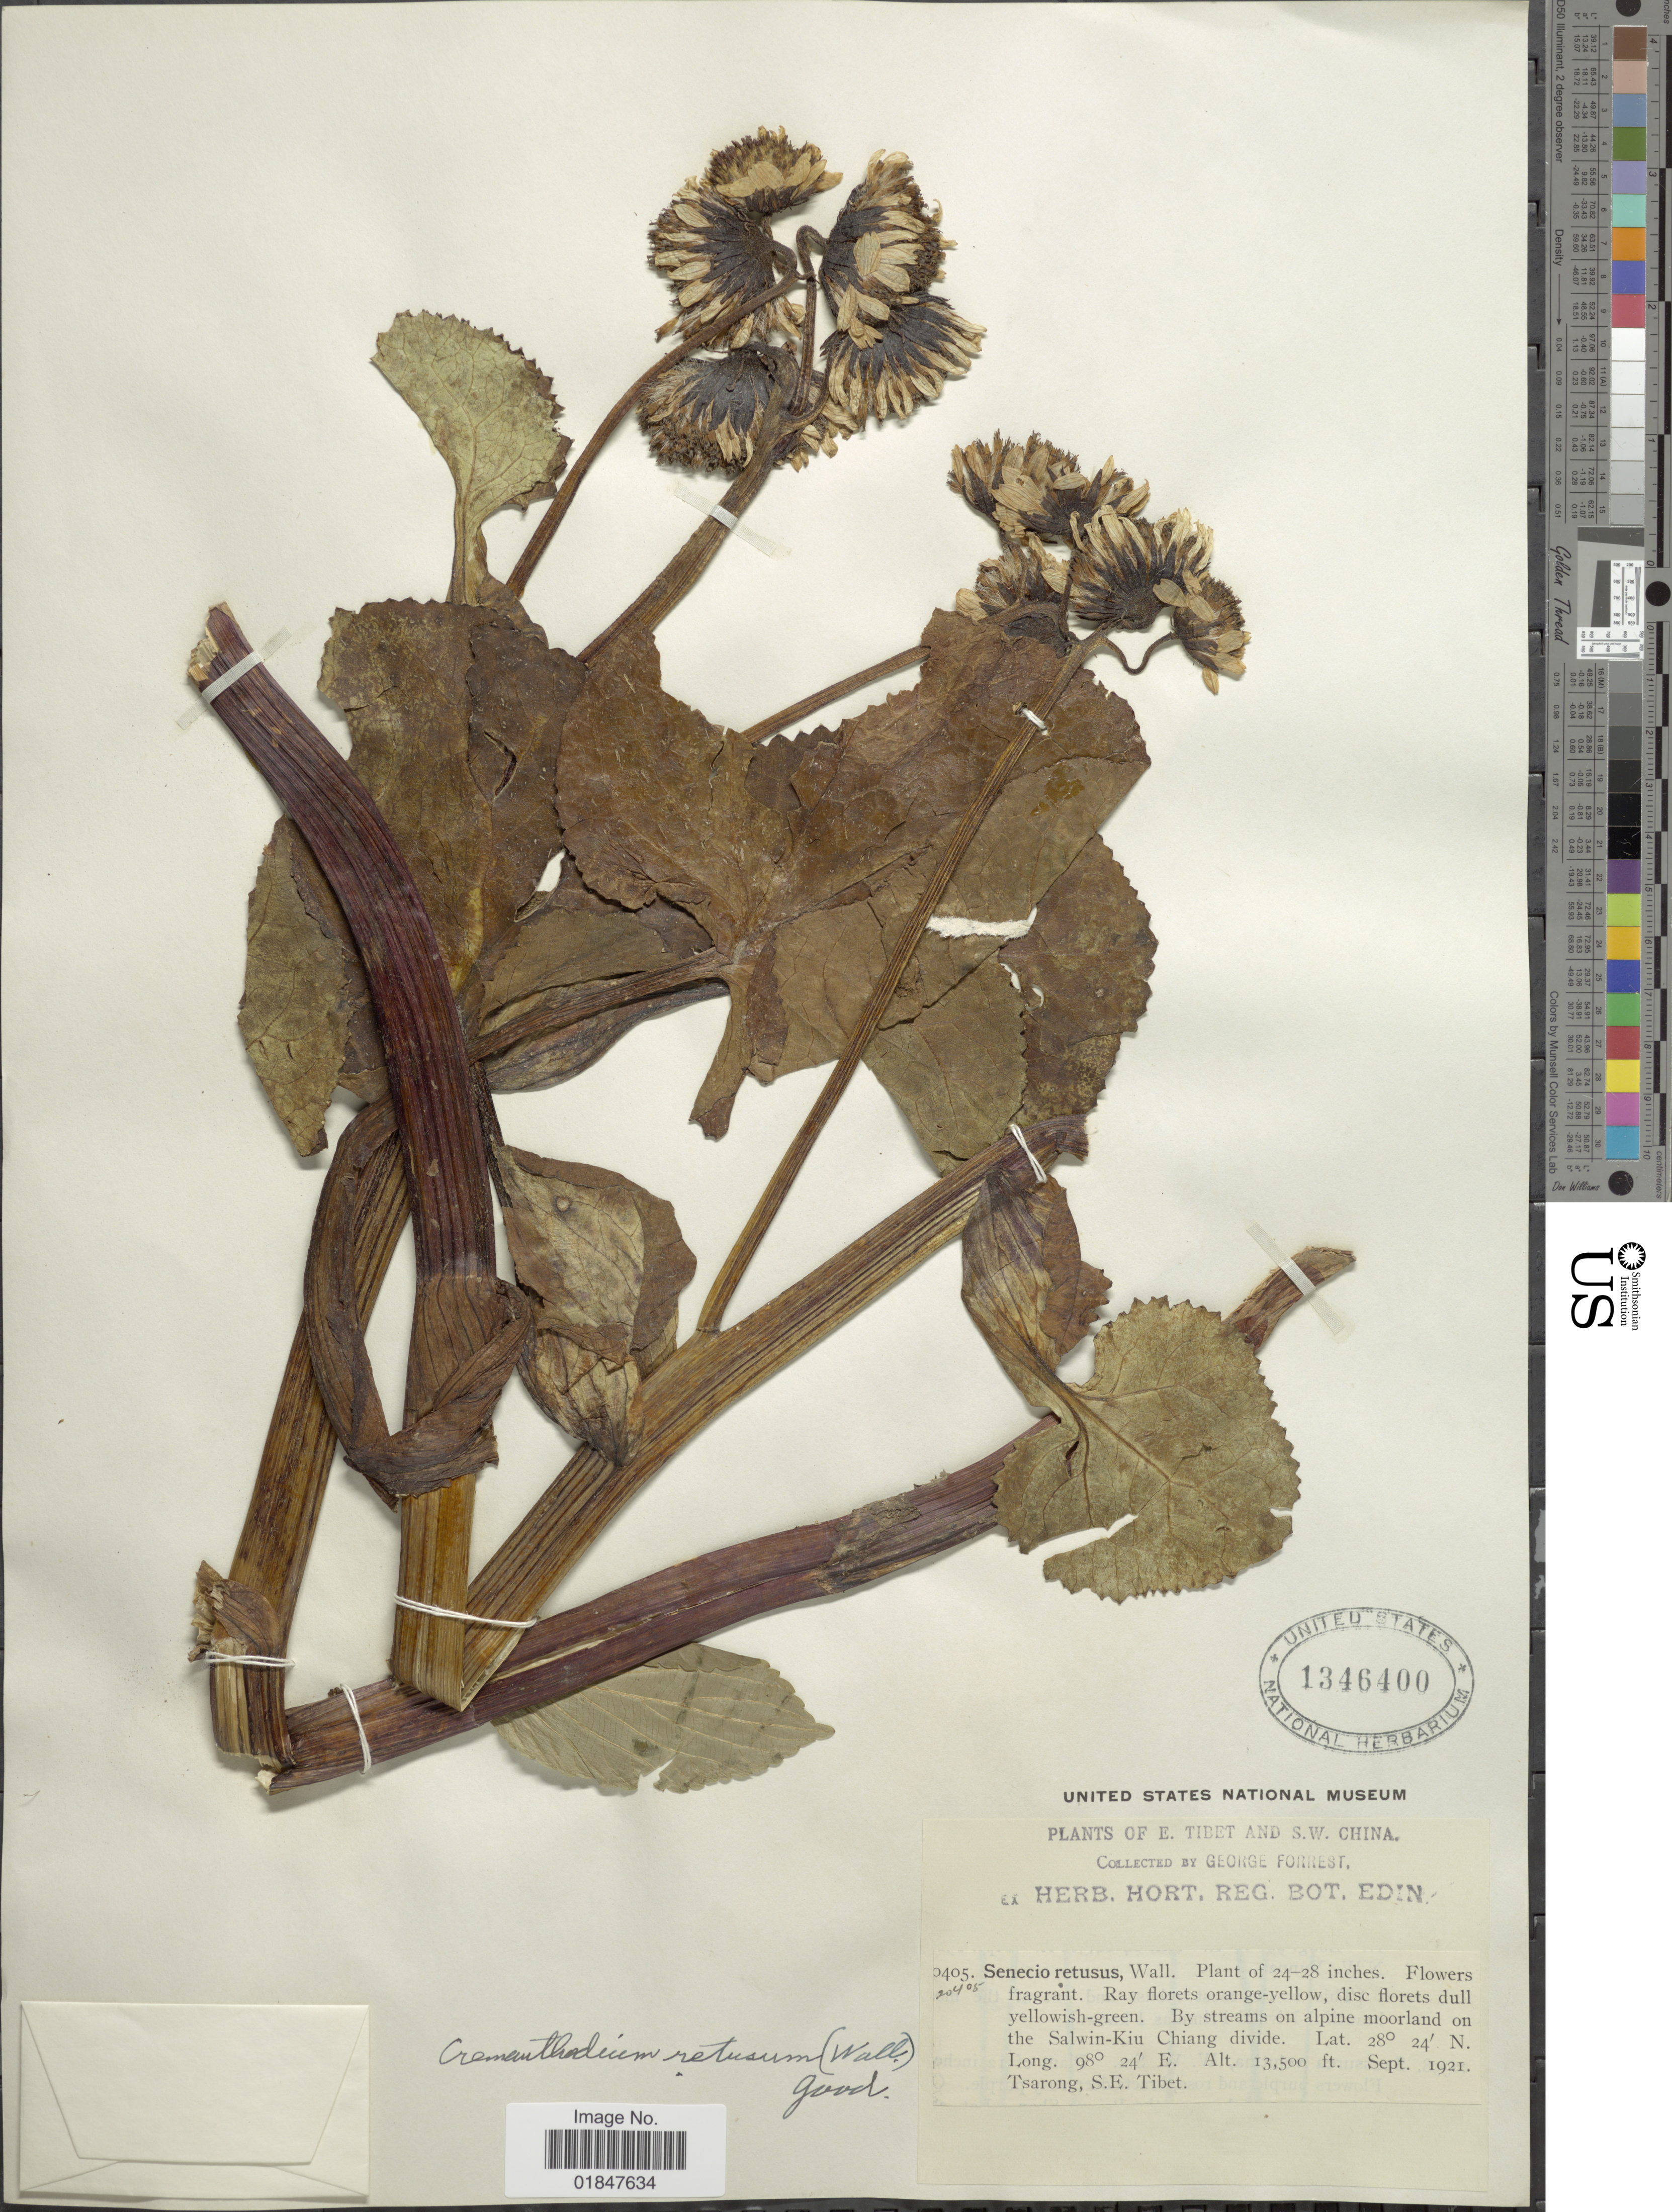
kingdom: Plantae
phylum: Tracheophyta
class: Magnoliopsida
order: Asterales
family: Asteraceae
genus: Cremanthodium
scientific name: Cremanthodium retusum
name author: (DC.) R.D. Good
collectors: G. Forrest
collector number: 20405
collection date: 1921-09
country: China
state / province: Xizang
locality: E. Tibet and S.W. China, By streams on alpine moorland on the Salwin-Kiu Chiang divide, Tsaron, S.E. Tibet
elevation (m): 4115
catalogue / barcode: US 1346400